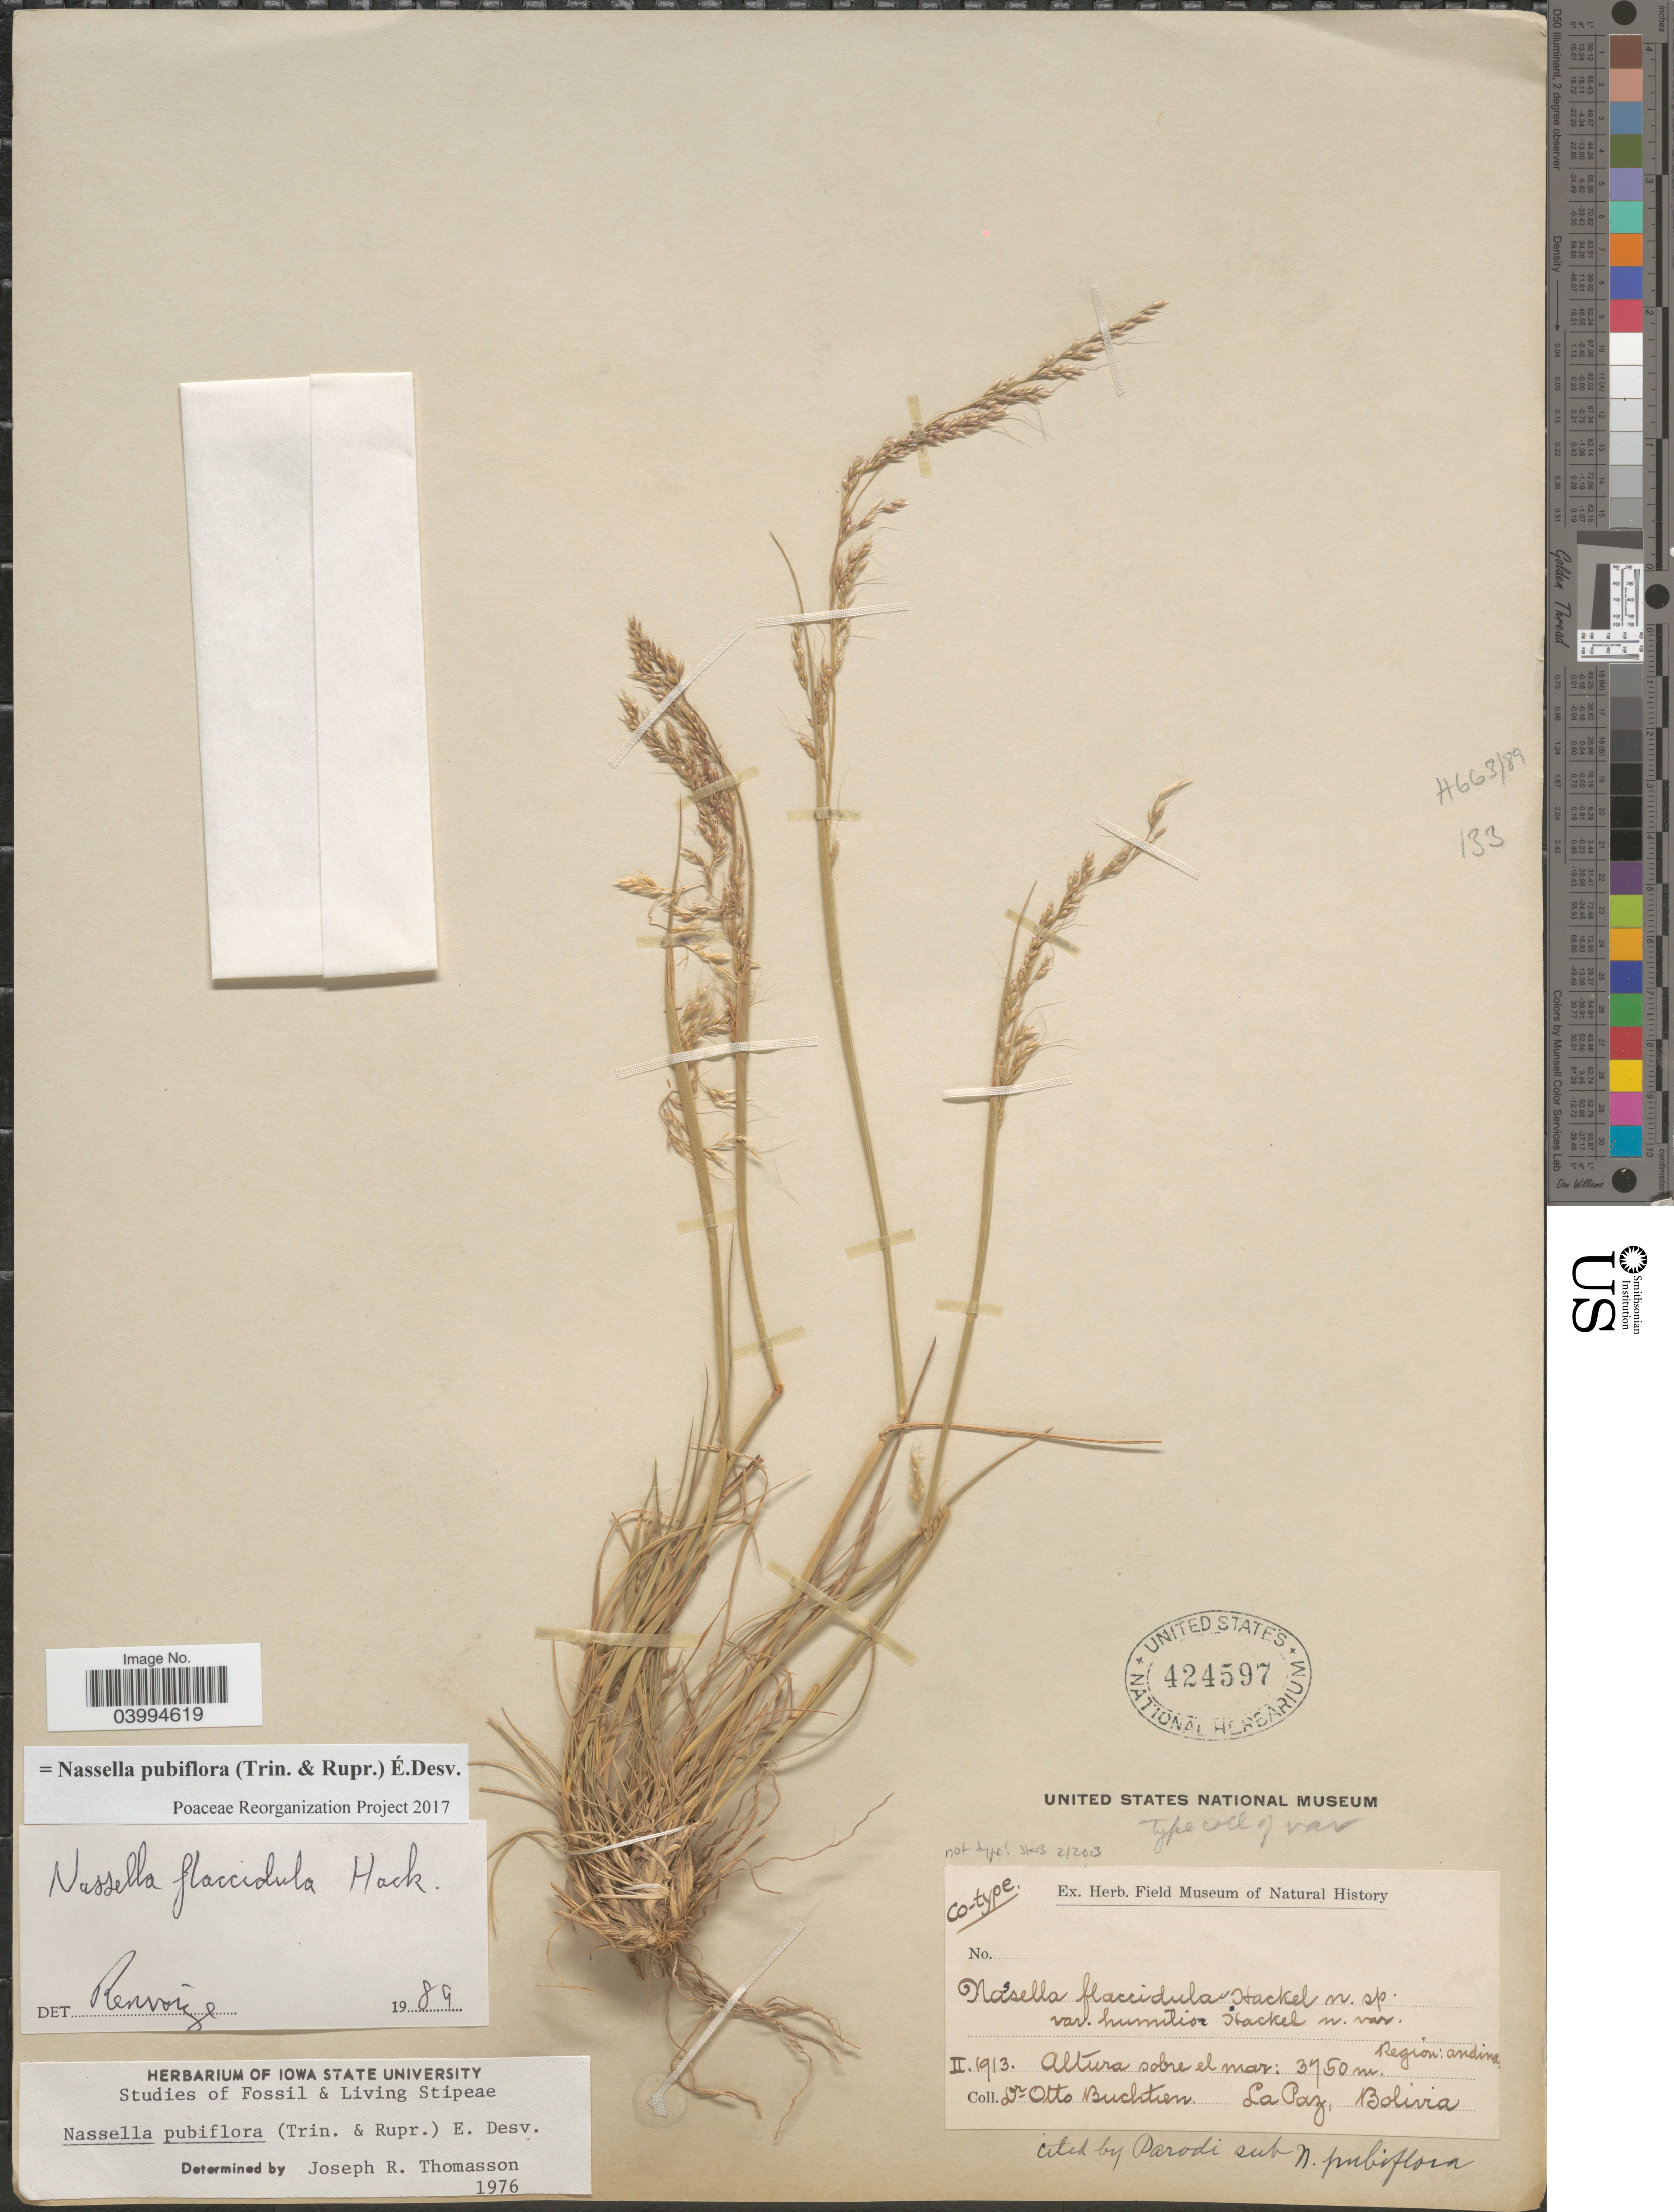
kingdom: Plantae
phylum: Tracheophyta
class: Liliopsida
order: Poales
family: Poaceae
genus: Nassella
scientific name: Nassella pubiflora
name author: (Trin. & Rupr.) É. Desv.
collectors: O. Buchtien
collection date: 1913-02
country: Bolivia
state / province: La Paz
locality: Region: andina.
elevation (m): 3750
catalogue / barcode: US 424597